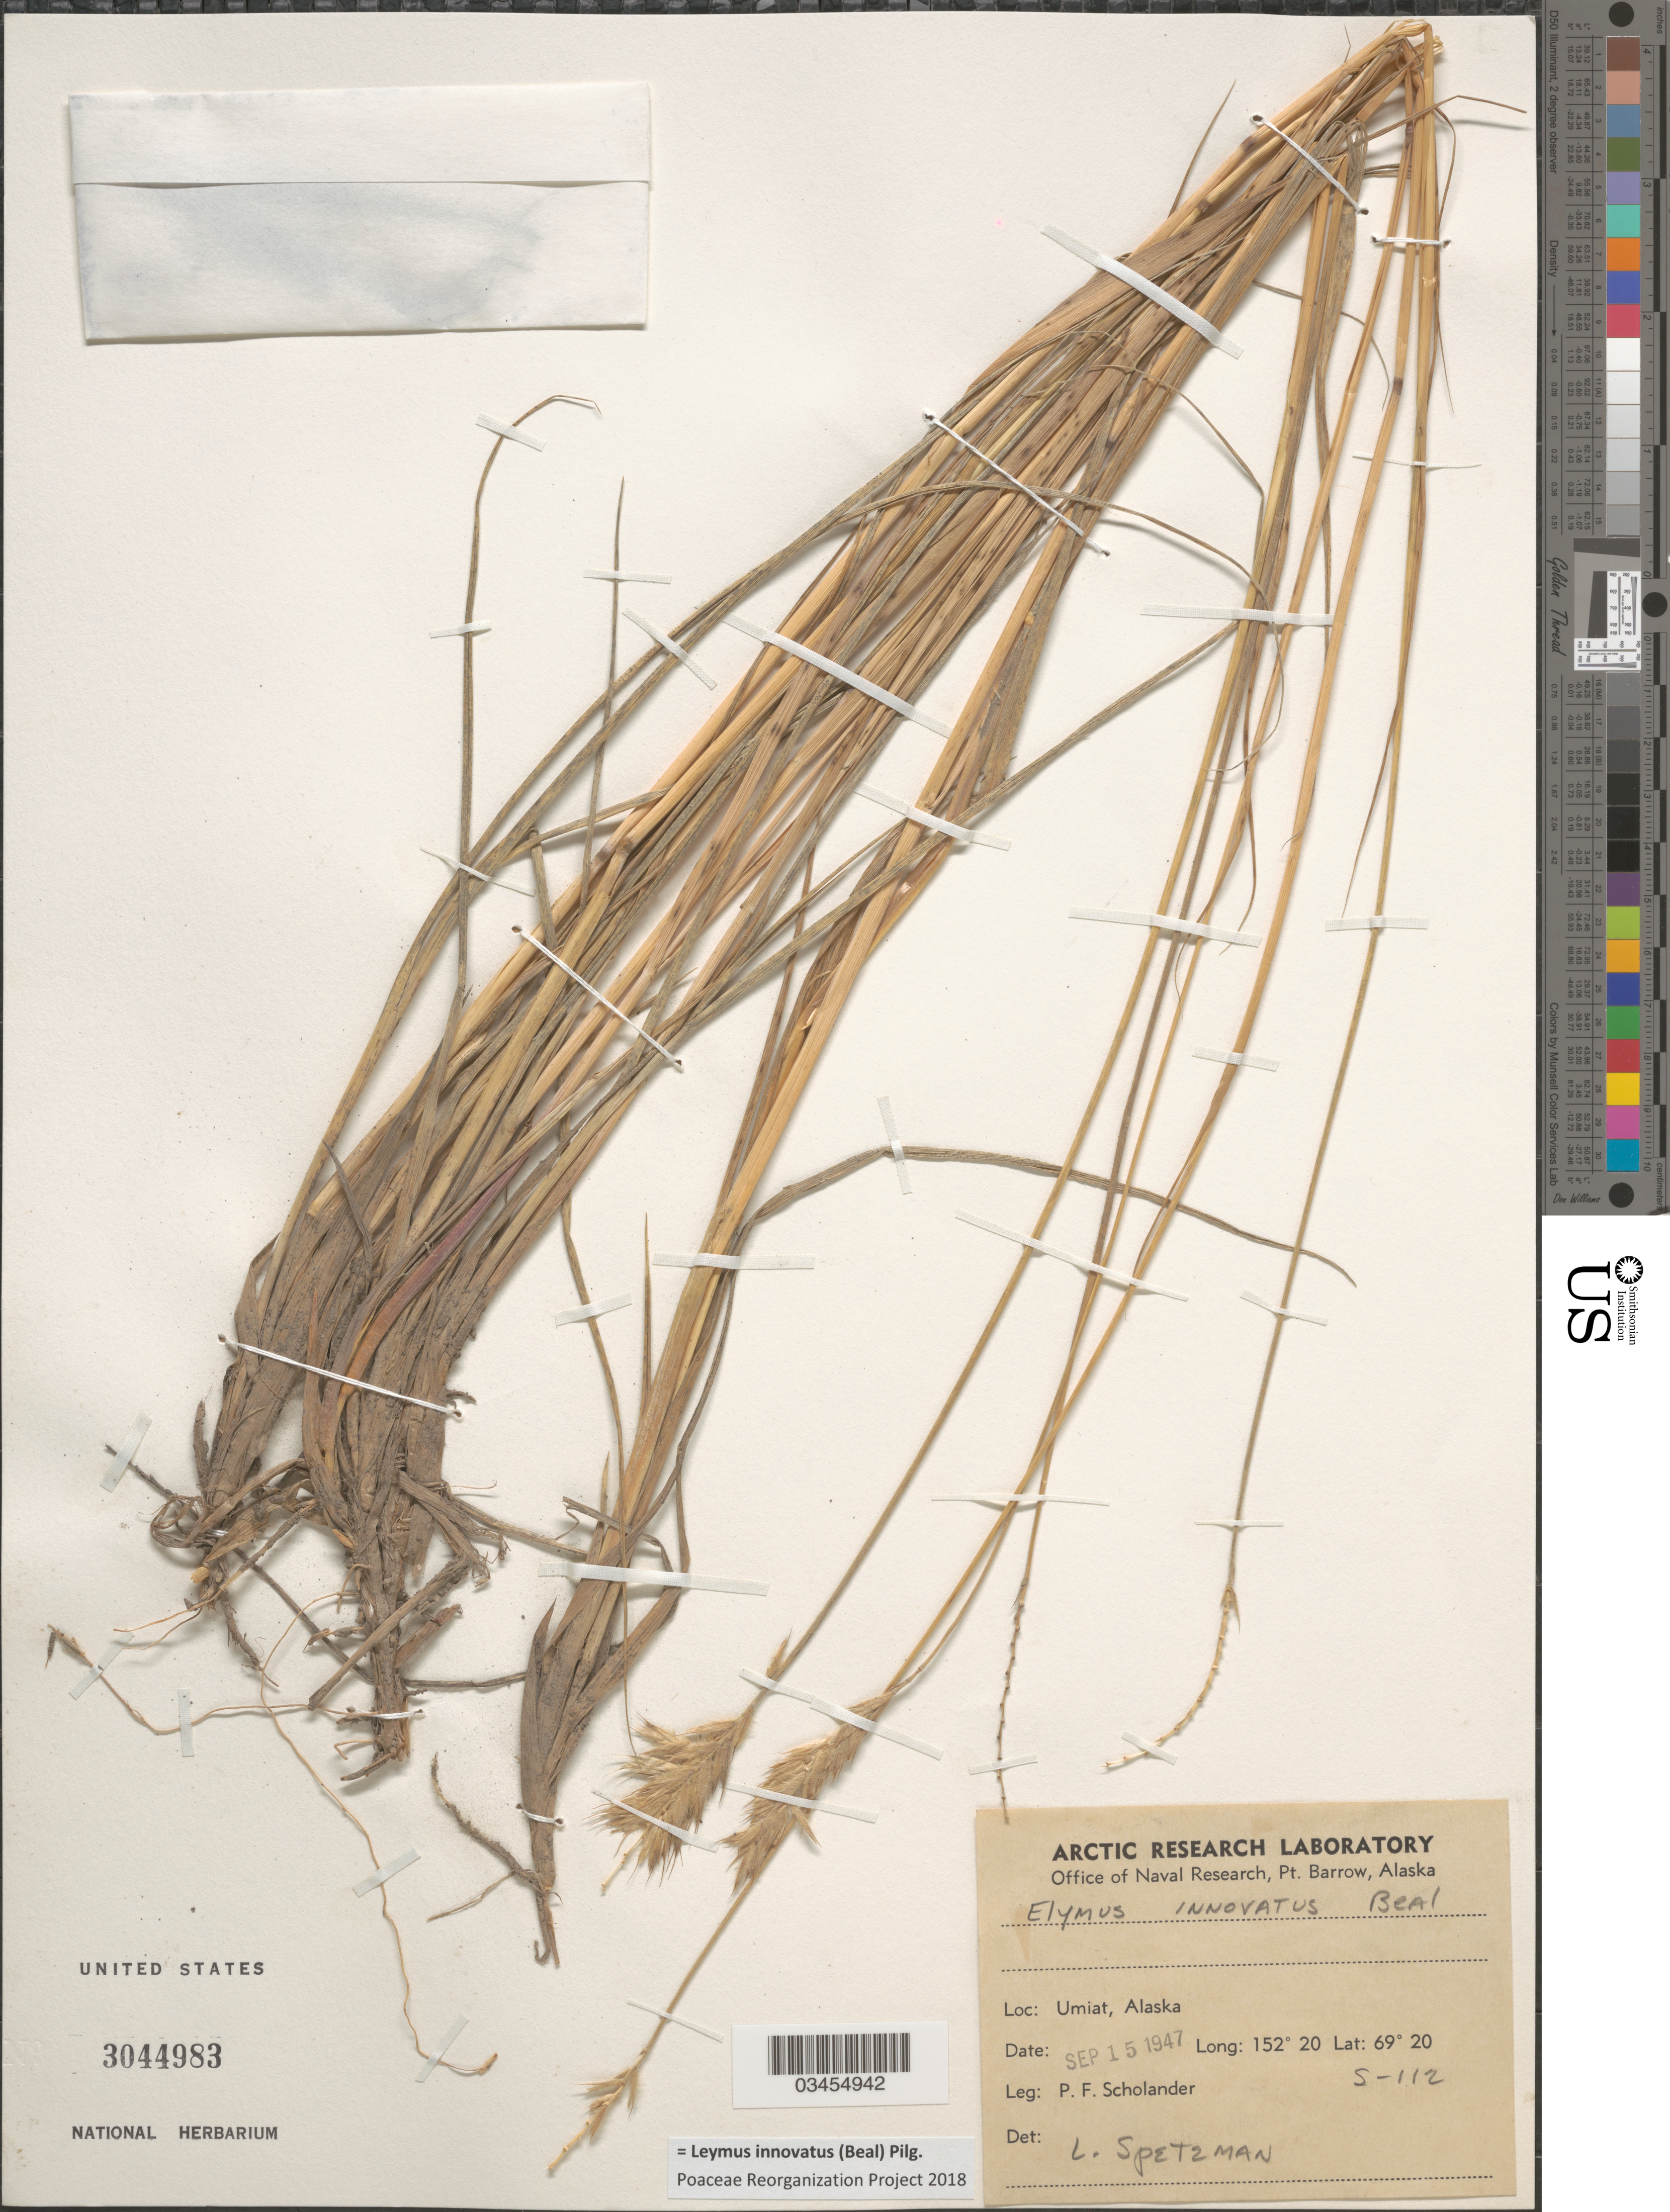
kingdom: Plantae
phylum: Tracheophyta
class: Liliopsida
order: Poales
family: Poaceae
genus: Leymus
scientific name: Leymus innovatus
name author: (W.J. Beal) Pilg.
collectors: P. Scholander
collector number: S-112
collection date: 1947-09-15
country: United States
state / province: Alaska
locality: Umiat.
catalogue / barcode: US 3044983